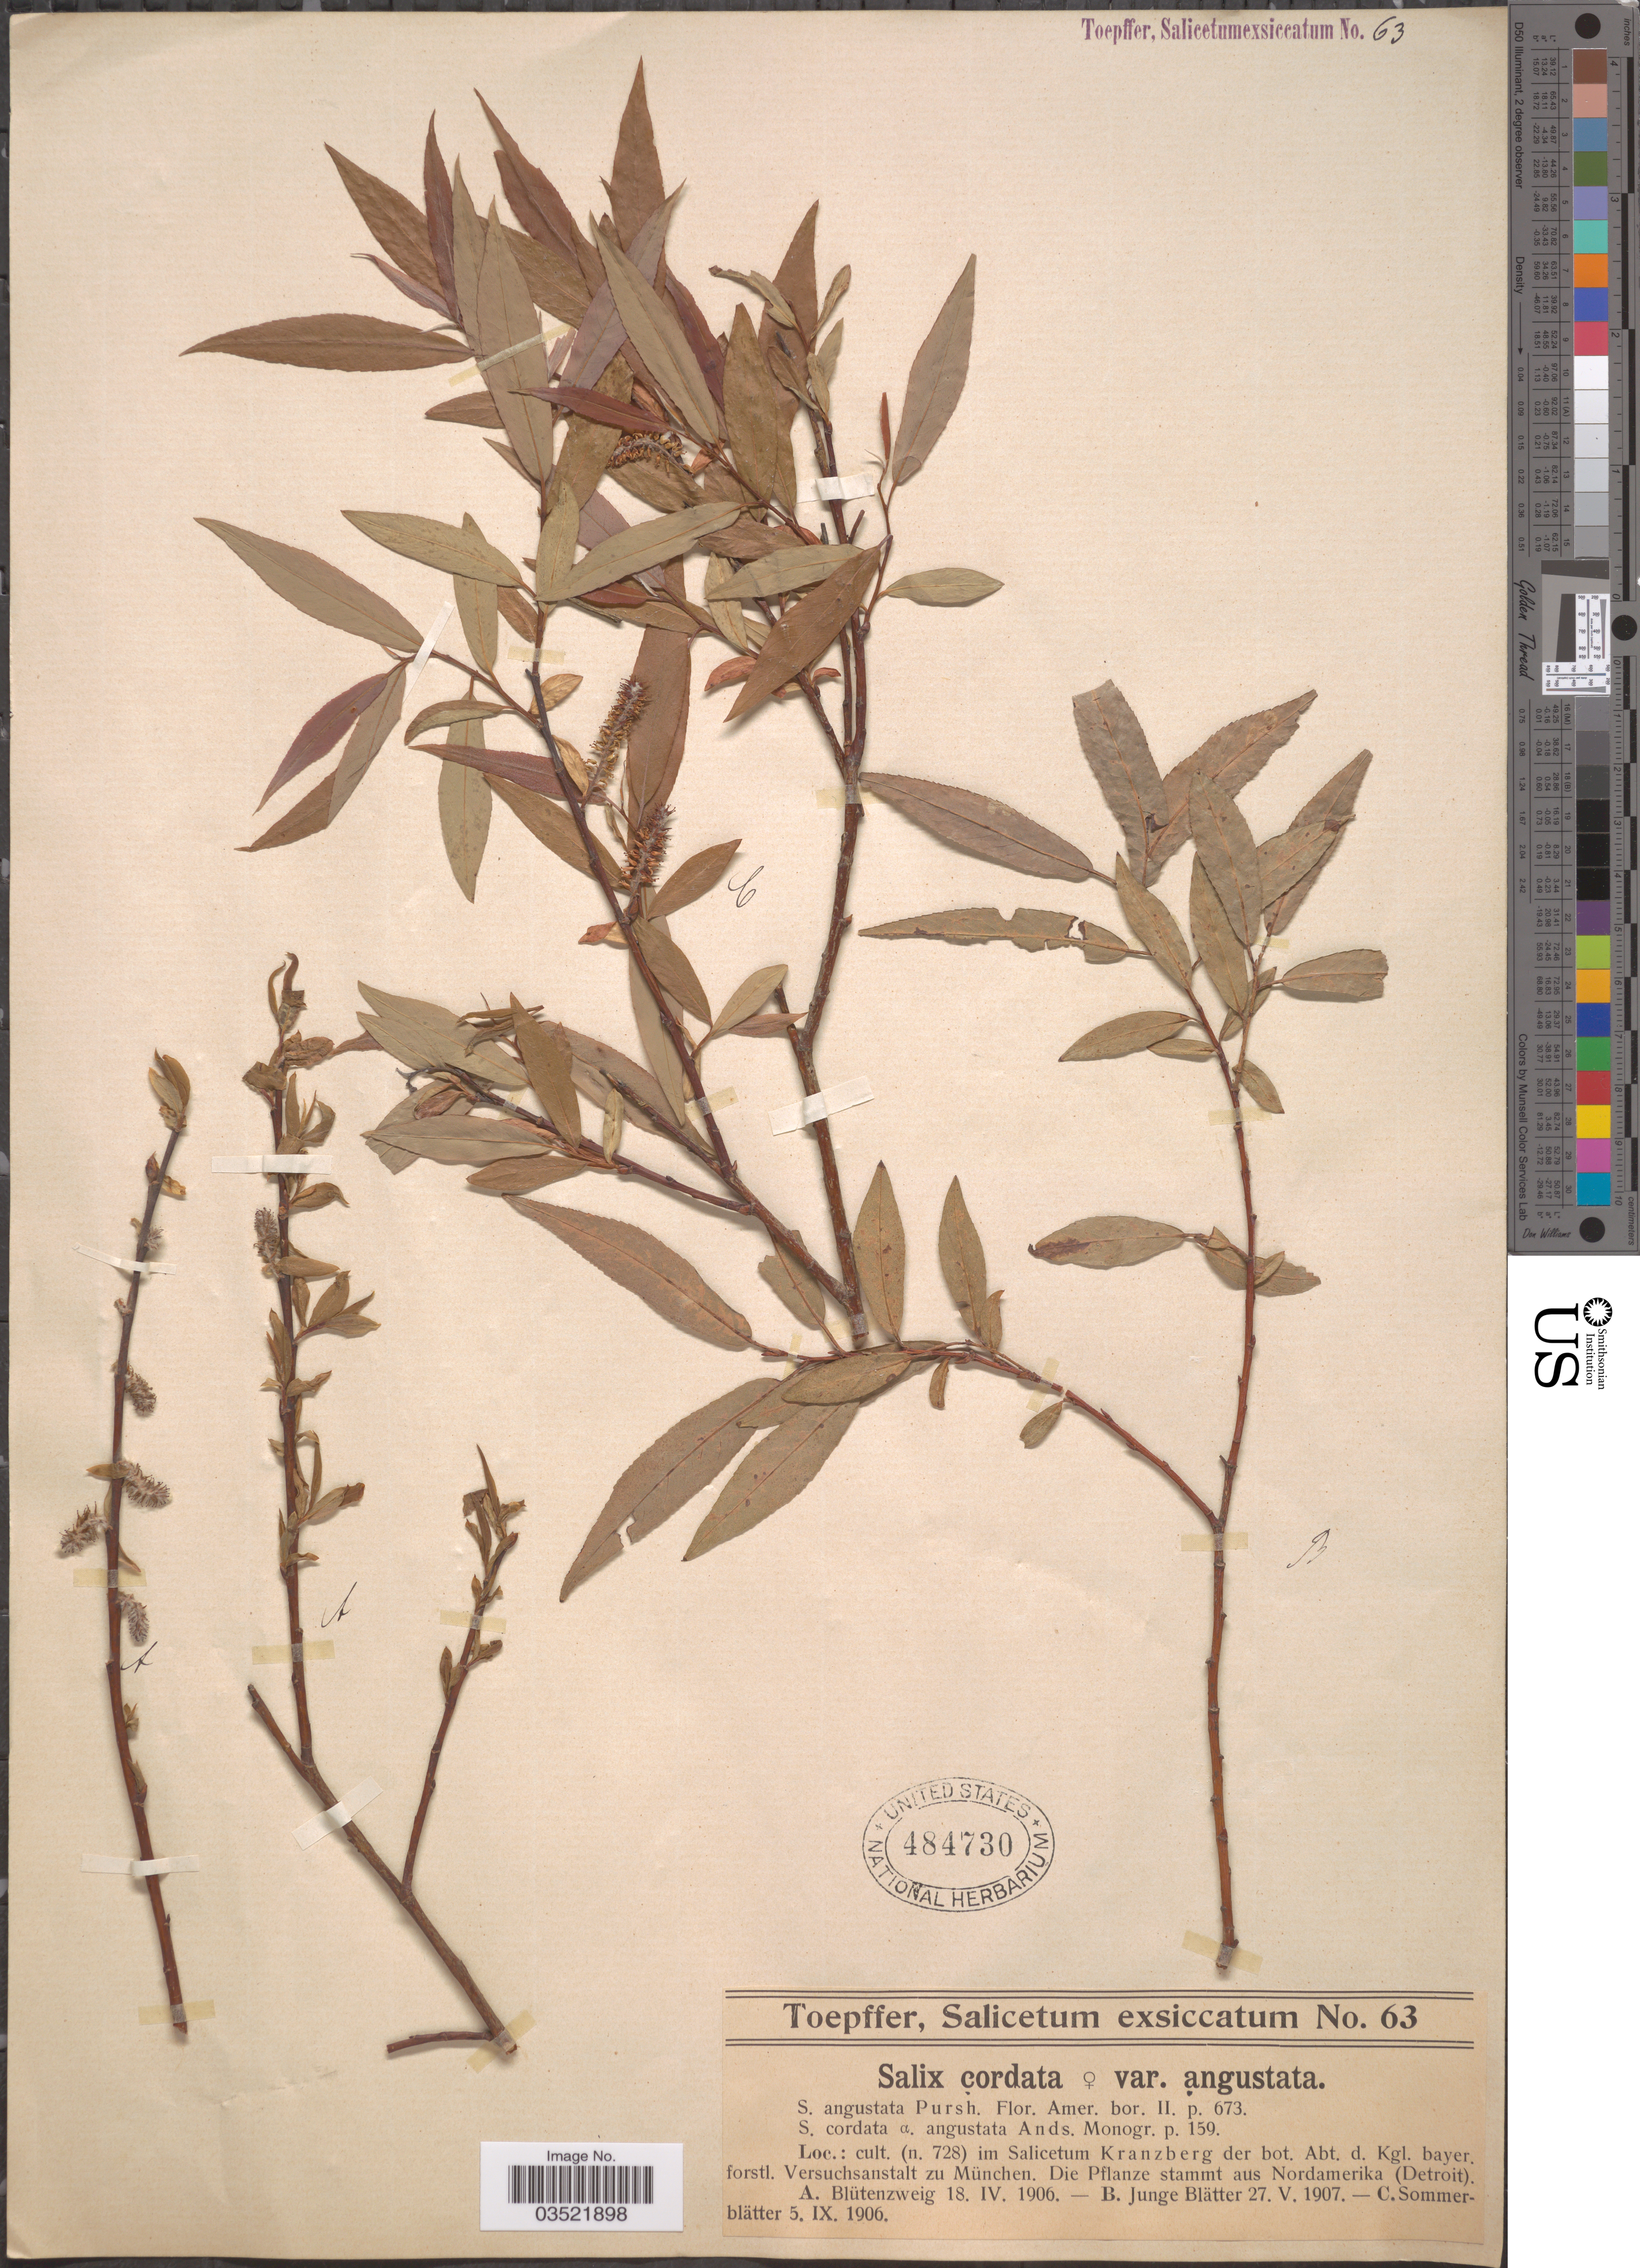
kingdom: Plantae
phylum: Tracheophyta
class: Magnoliopsida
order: Malpighiales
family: Salicaceae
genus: Salix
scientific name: Salix cordata var. angustata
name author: (Pursh) Andersson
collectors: A. Toepffer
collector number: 63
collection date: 1906-04-18/1907-05-27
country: Germany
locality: Im Salicetum Kranzberg der bot. Abt. d. Kgl. bayer forstl. Versuchsanstalt zu München.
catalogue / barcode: US 484730